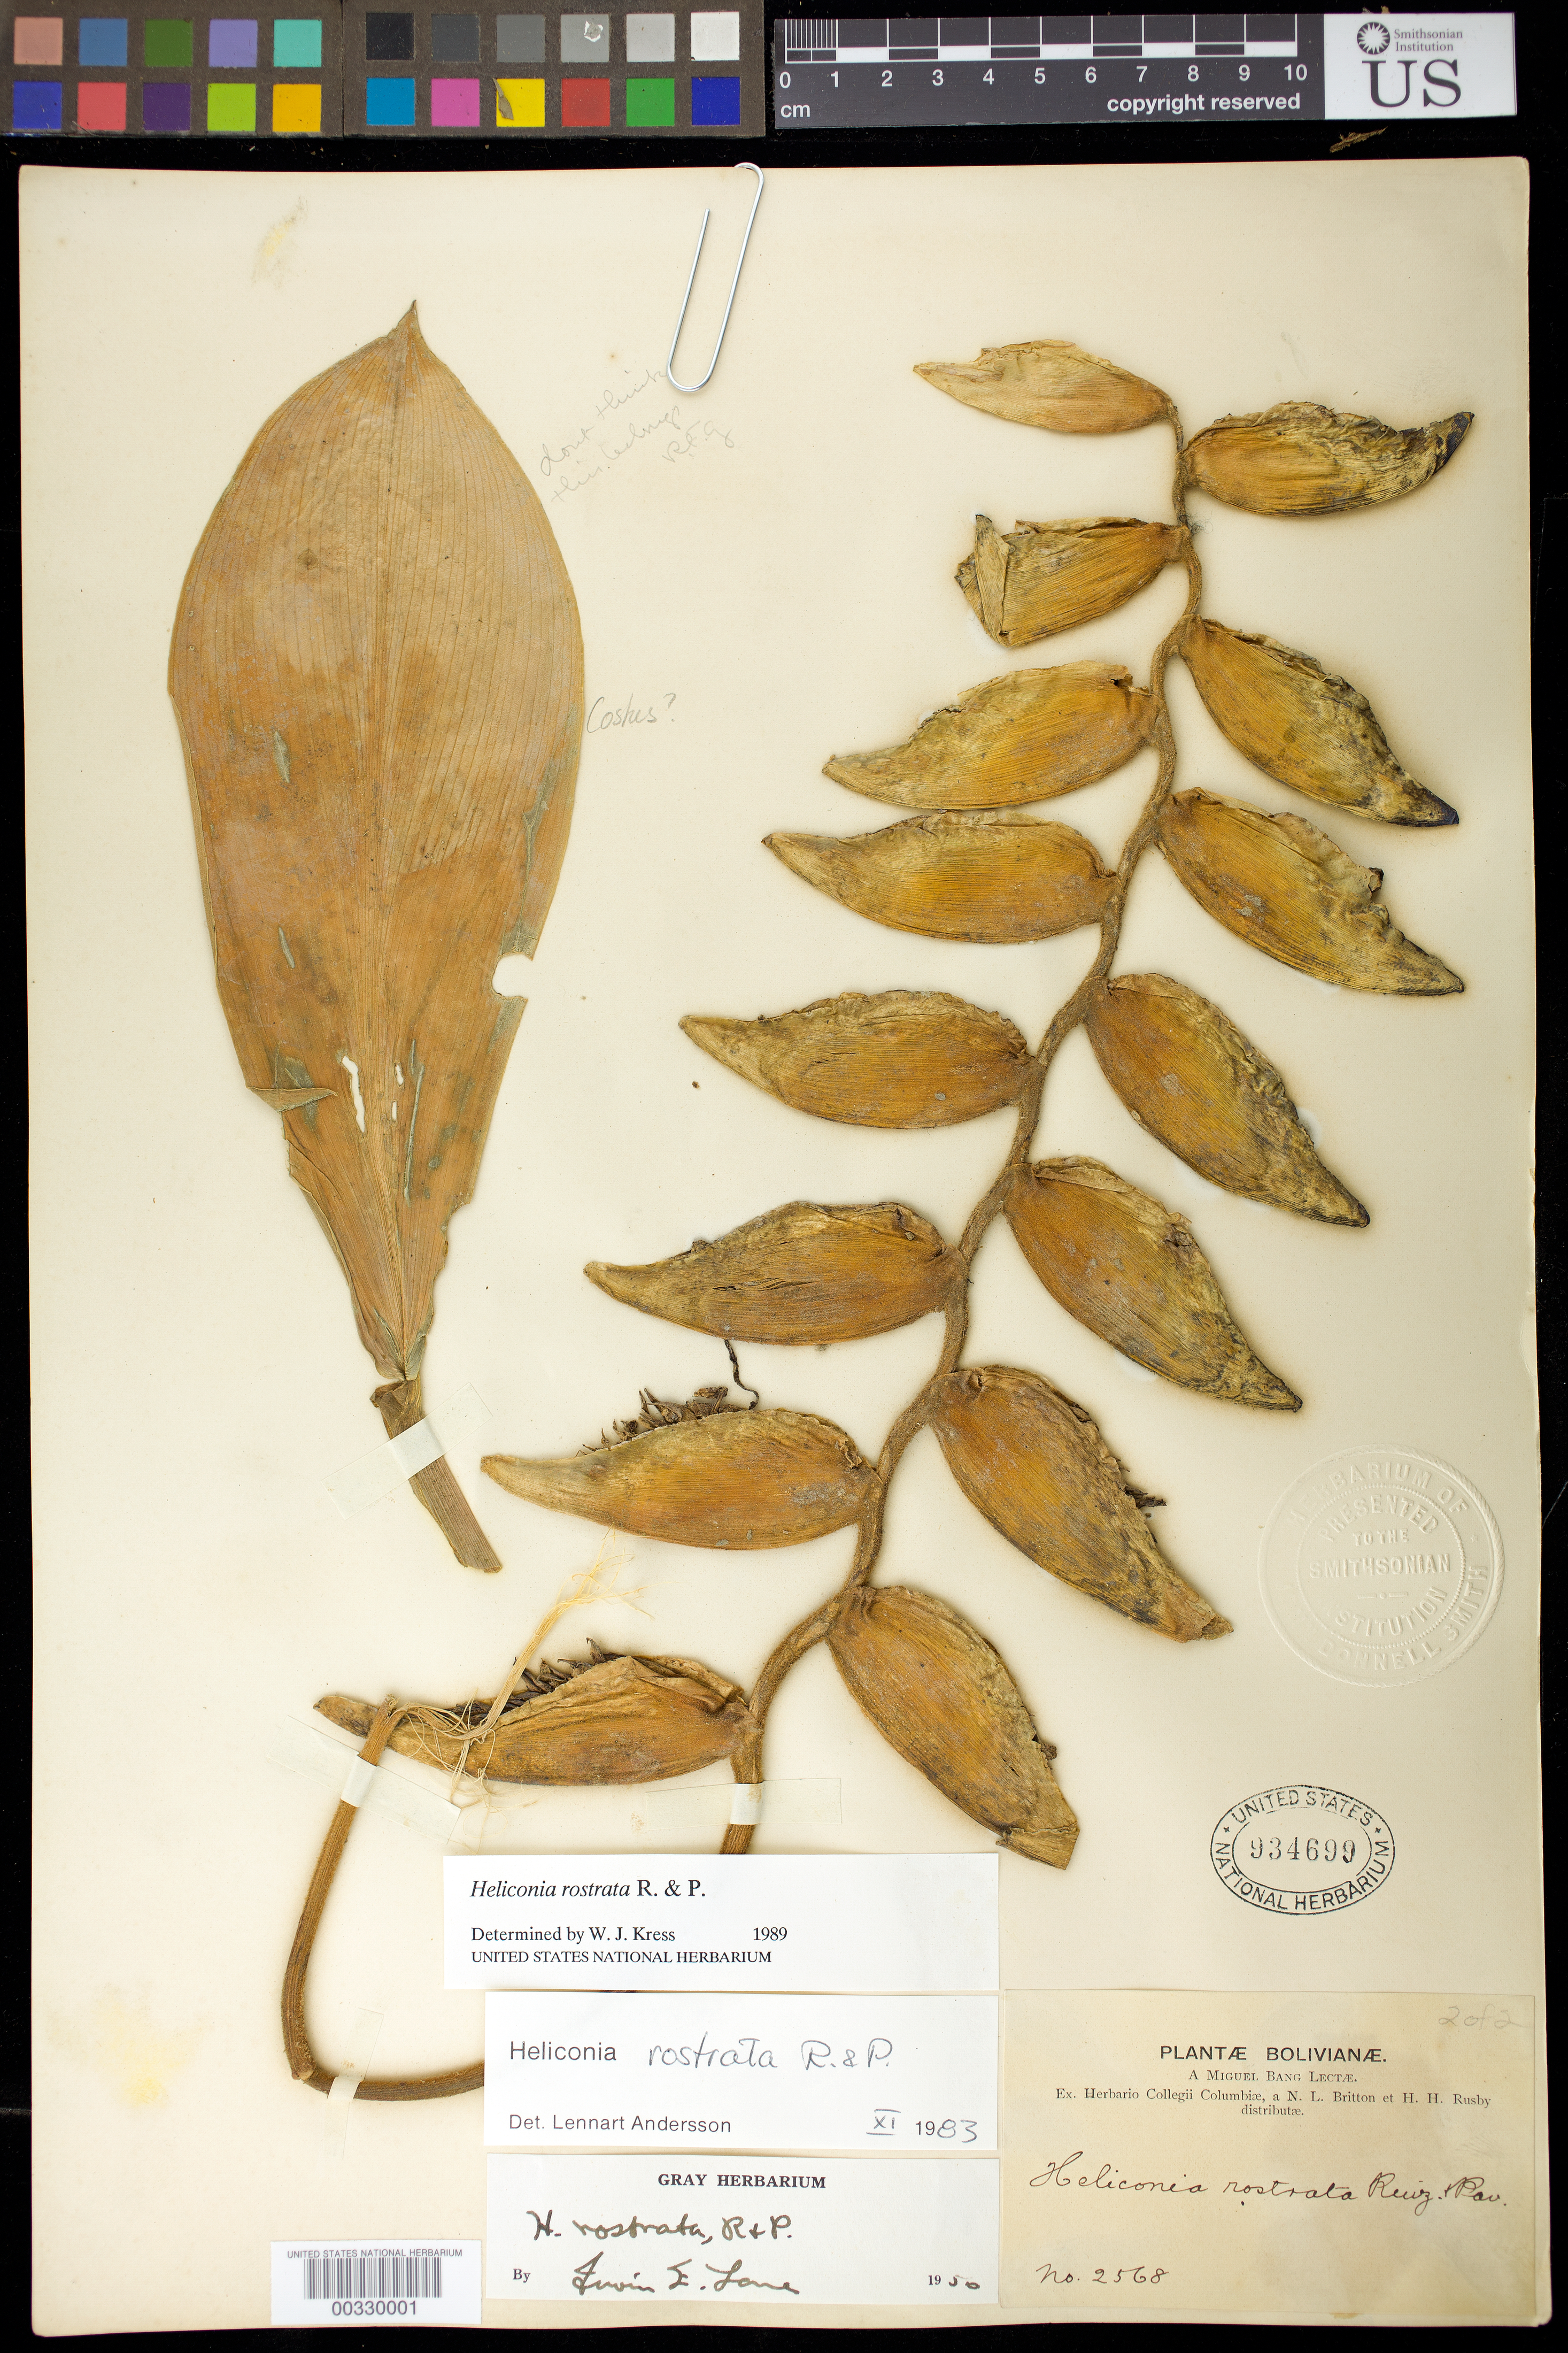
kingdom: Plantae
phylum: Tracheophyta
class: Liliopsida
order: Zingiberales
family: Heliconiaceae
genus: Heliconia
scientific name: Heliconia rostrata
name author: Ruiz & Pav.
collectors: M. Bang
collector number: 2568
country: Bolivia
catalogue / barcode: US 934699